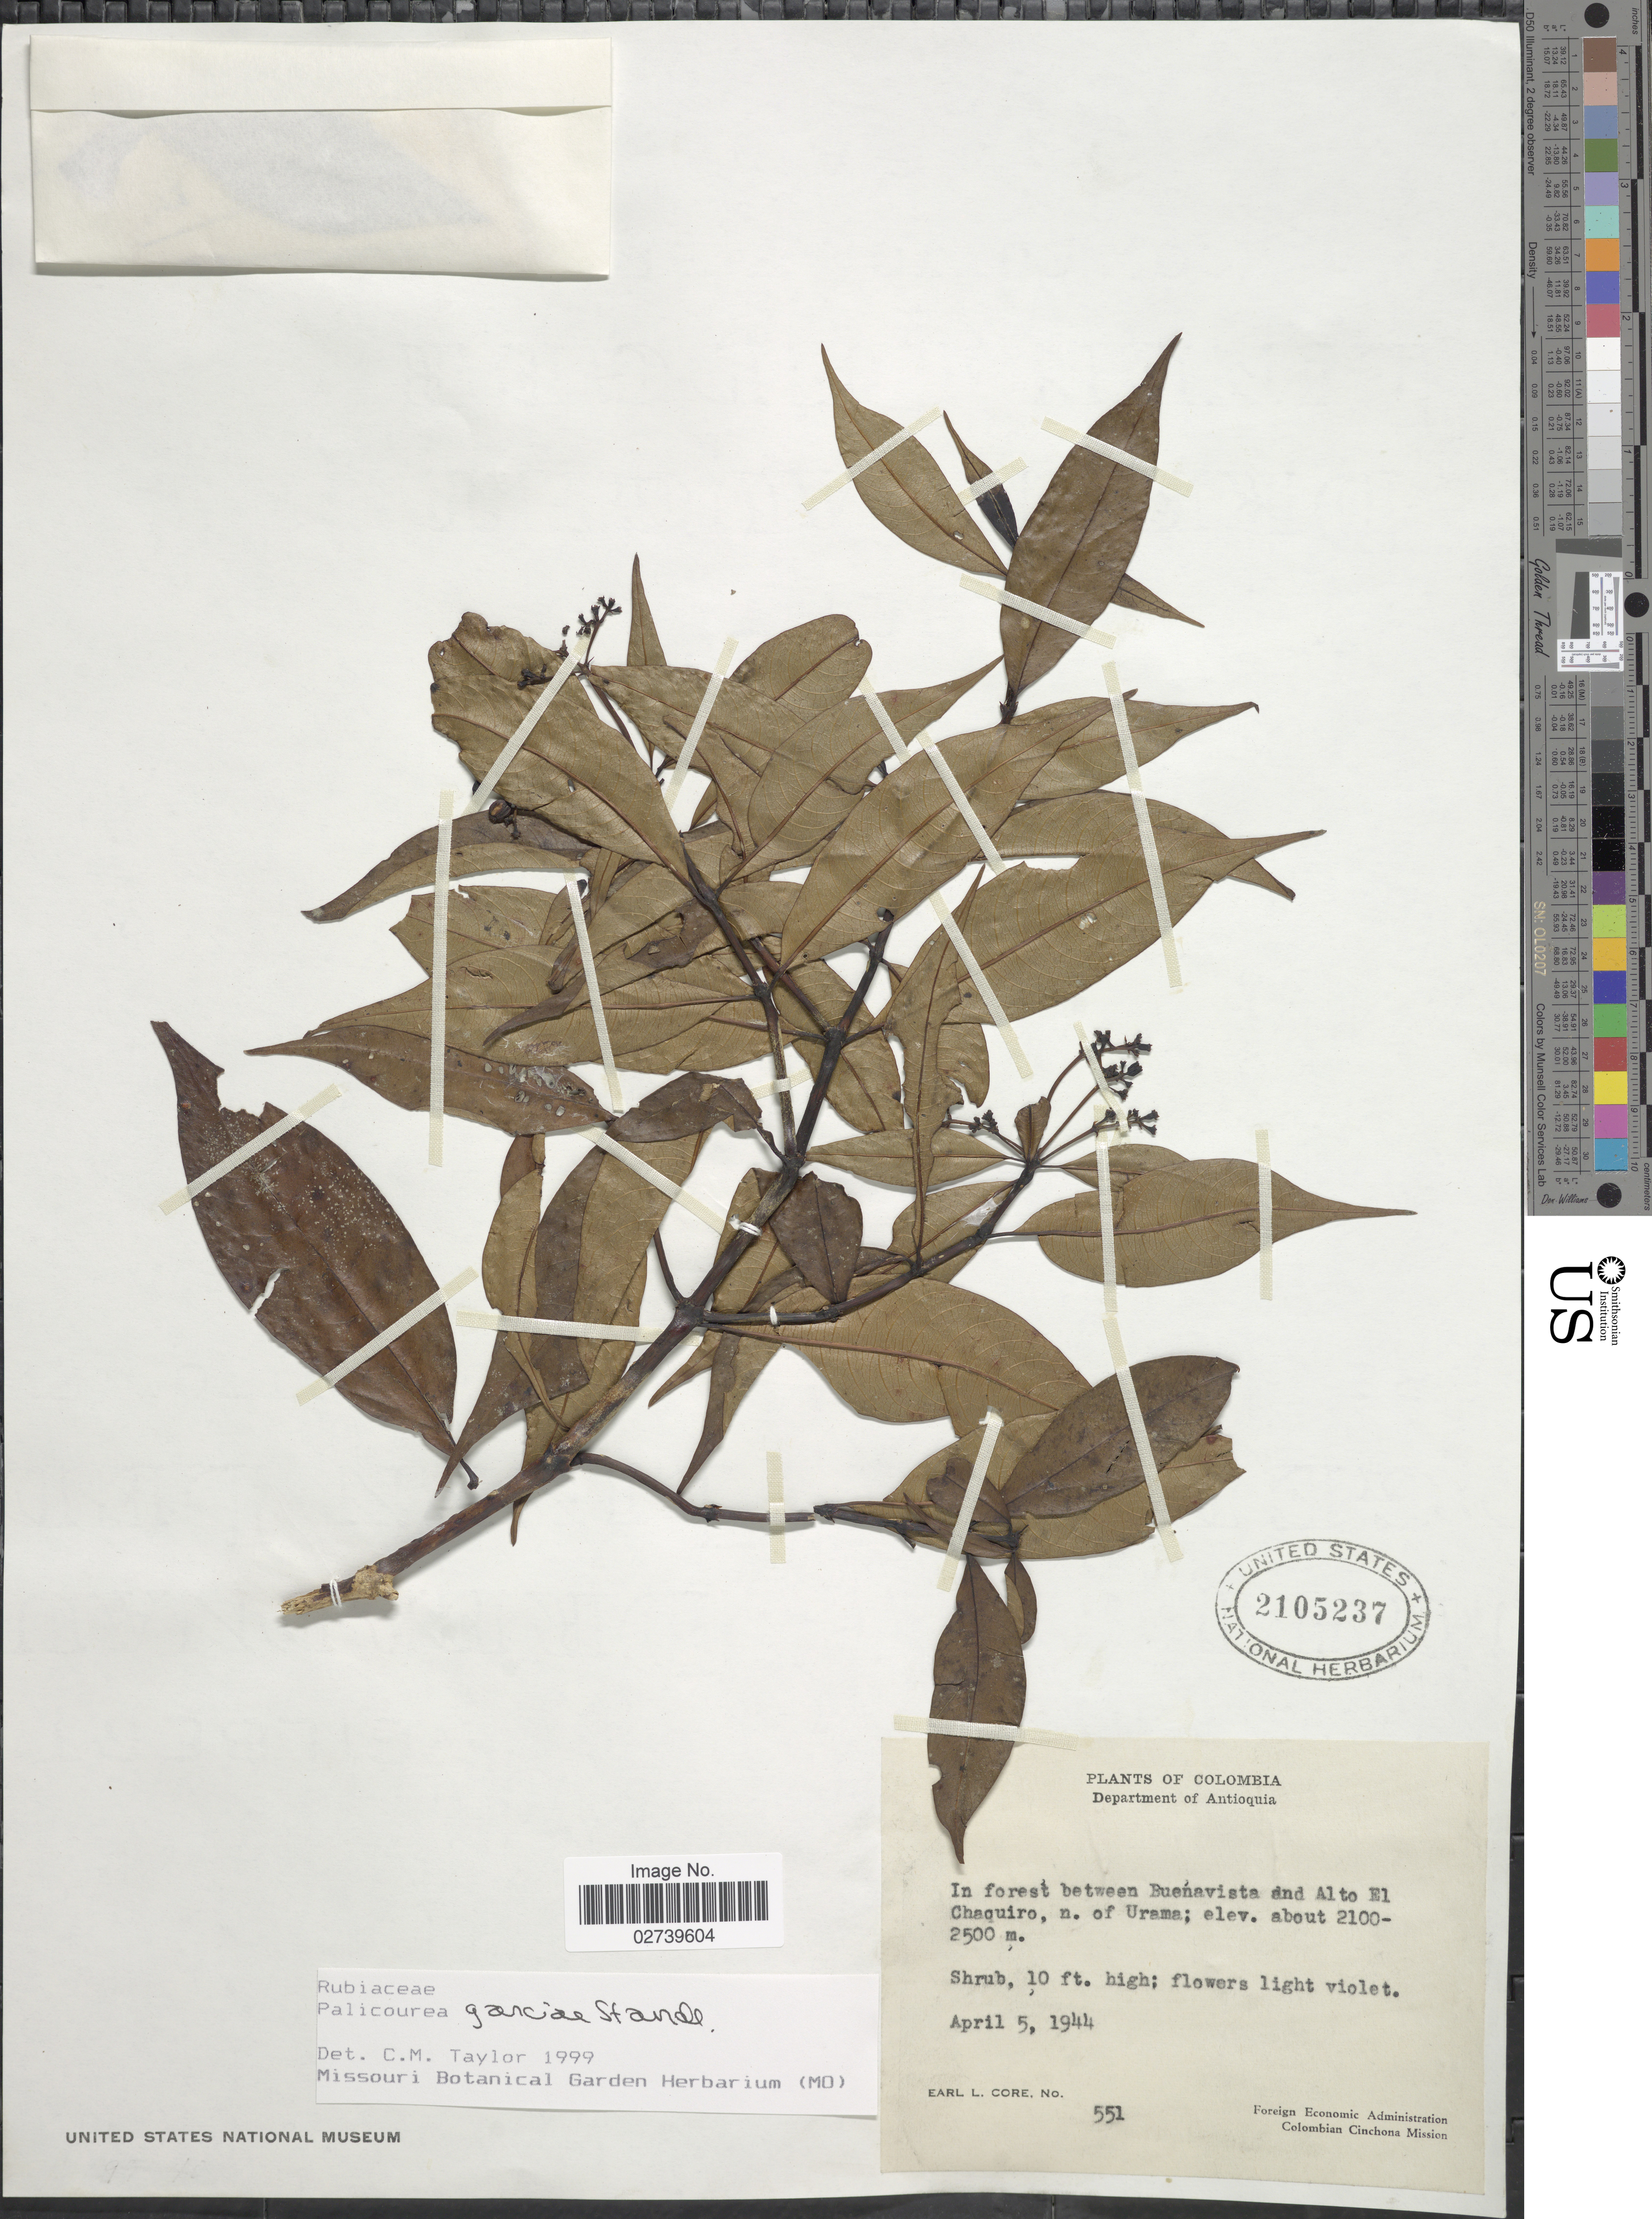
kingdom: Plantae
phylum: Tracheophyta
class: Magnoliopsida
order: Gentianales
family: Rubiaceae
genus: Palicourea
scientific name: Palicourea garciae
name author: Standl.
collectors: E. L. Core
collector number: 551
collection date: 1944-04-05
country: Colombia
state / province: Antioquia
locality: In forest between Buenavista and Alto El Chaquiro, n. of Urama.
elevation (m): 2500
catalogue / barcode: US 2105237